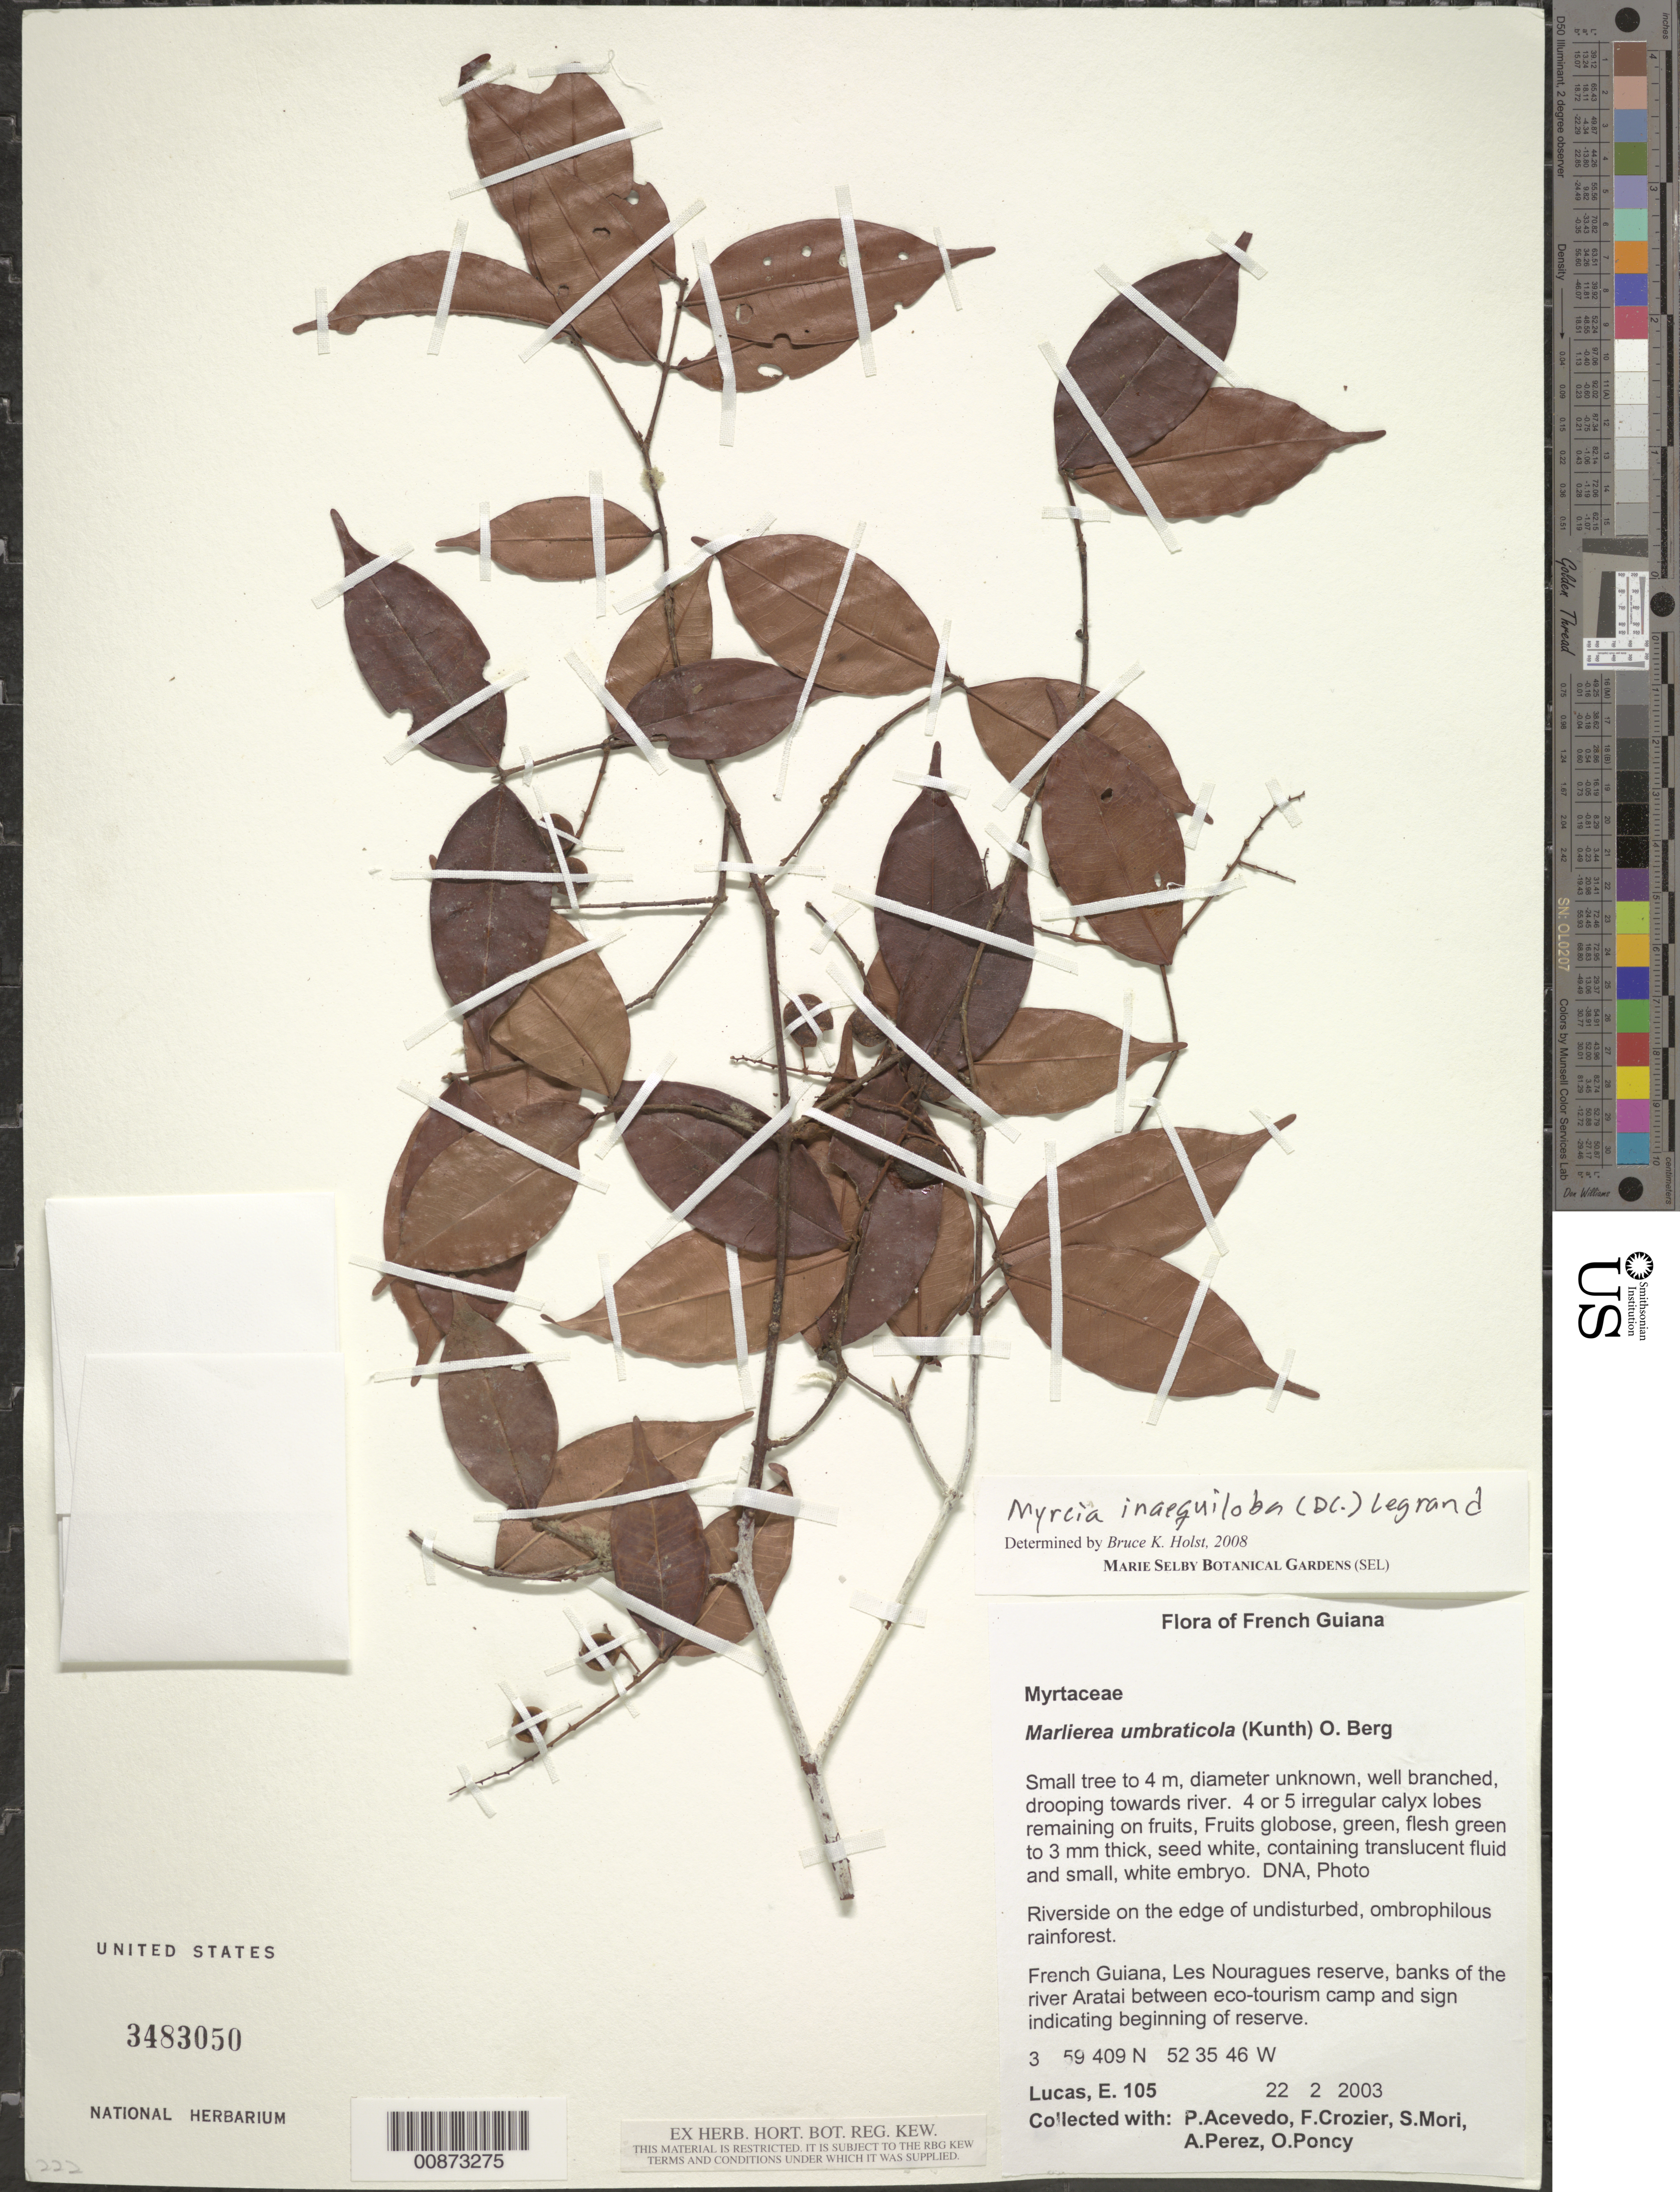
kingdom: Plantae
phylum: Tracheophyta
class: Magnoliopsida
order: Myrtales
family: Myrtaceae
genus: Myrcia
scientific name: Myrcia inaequiloba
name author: (DC.) D. Legrand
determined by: Holst, Bruce K.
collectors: E. Lucas, P. Acevedo-Rodr., F. Crozier, S. Mori, A. Perez & O. Poncy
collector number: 105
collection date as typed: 22-Feb-03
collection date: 2003-02-22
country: French Guiana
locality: Les Nouragues Reserve, Aratai R.; banks of the river Aratai between eco-tourism camp and sign indicating beginning of reserve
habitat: Riverside on the edge of undisturbed, ombrophilous rainforest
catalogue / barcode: US 3483050